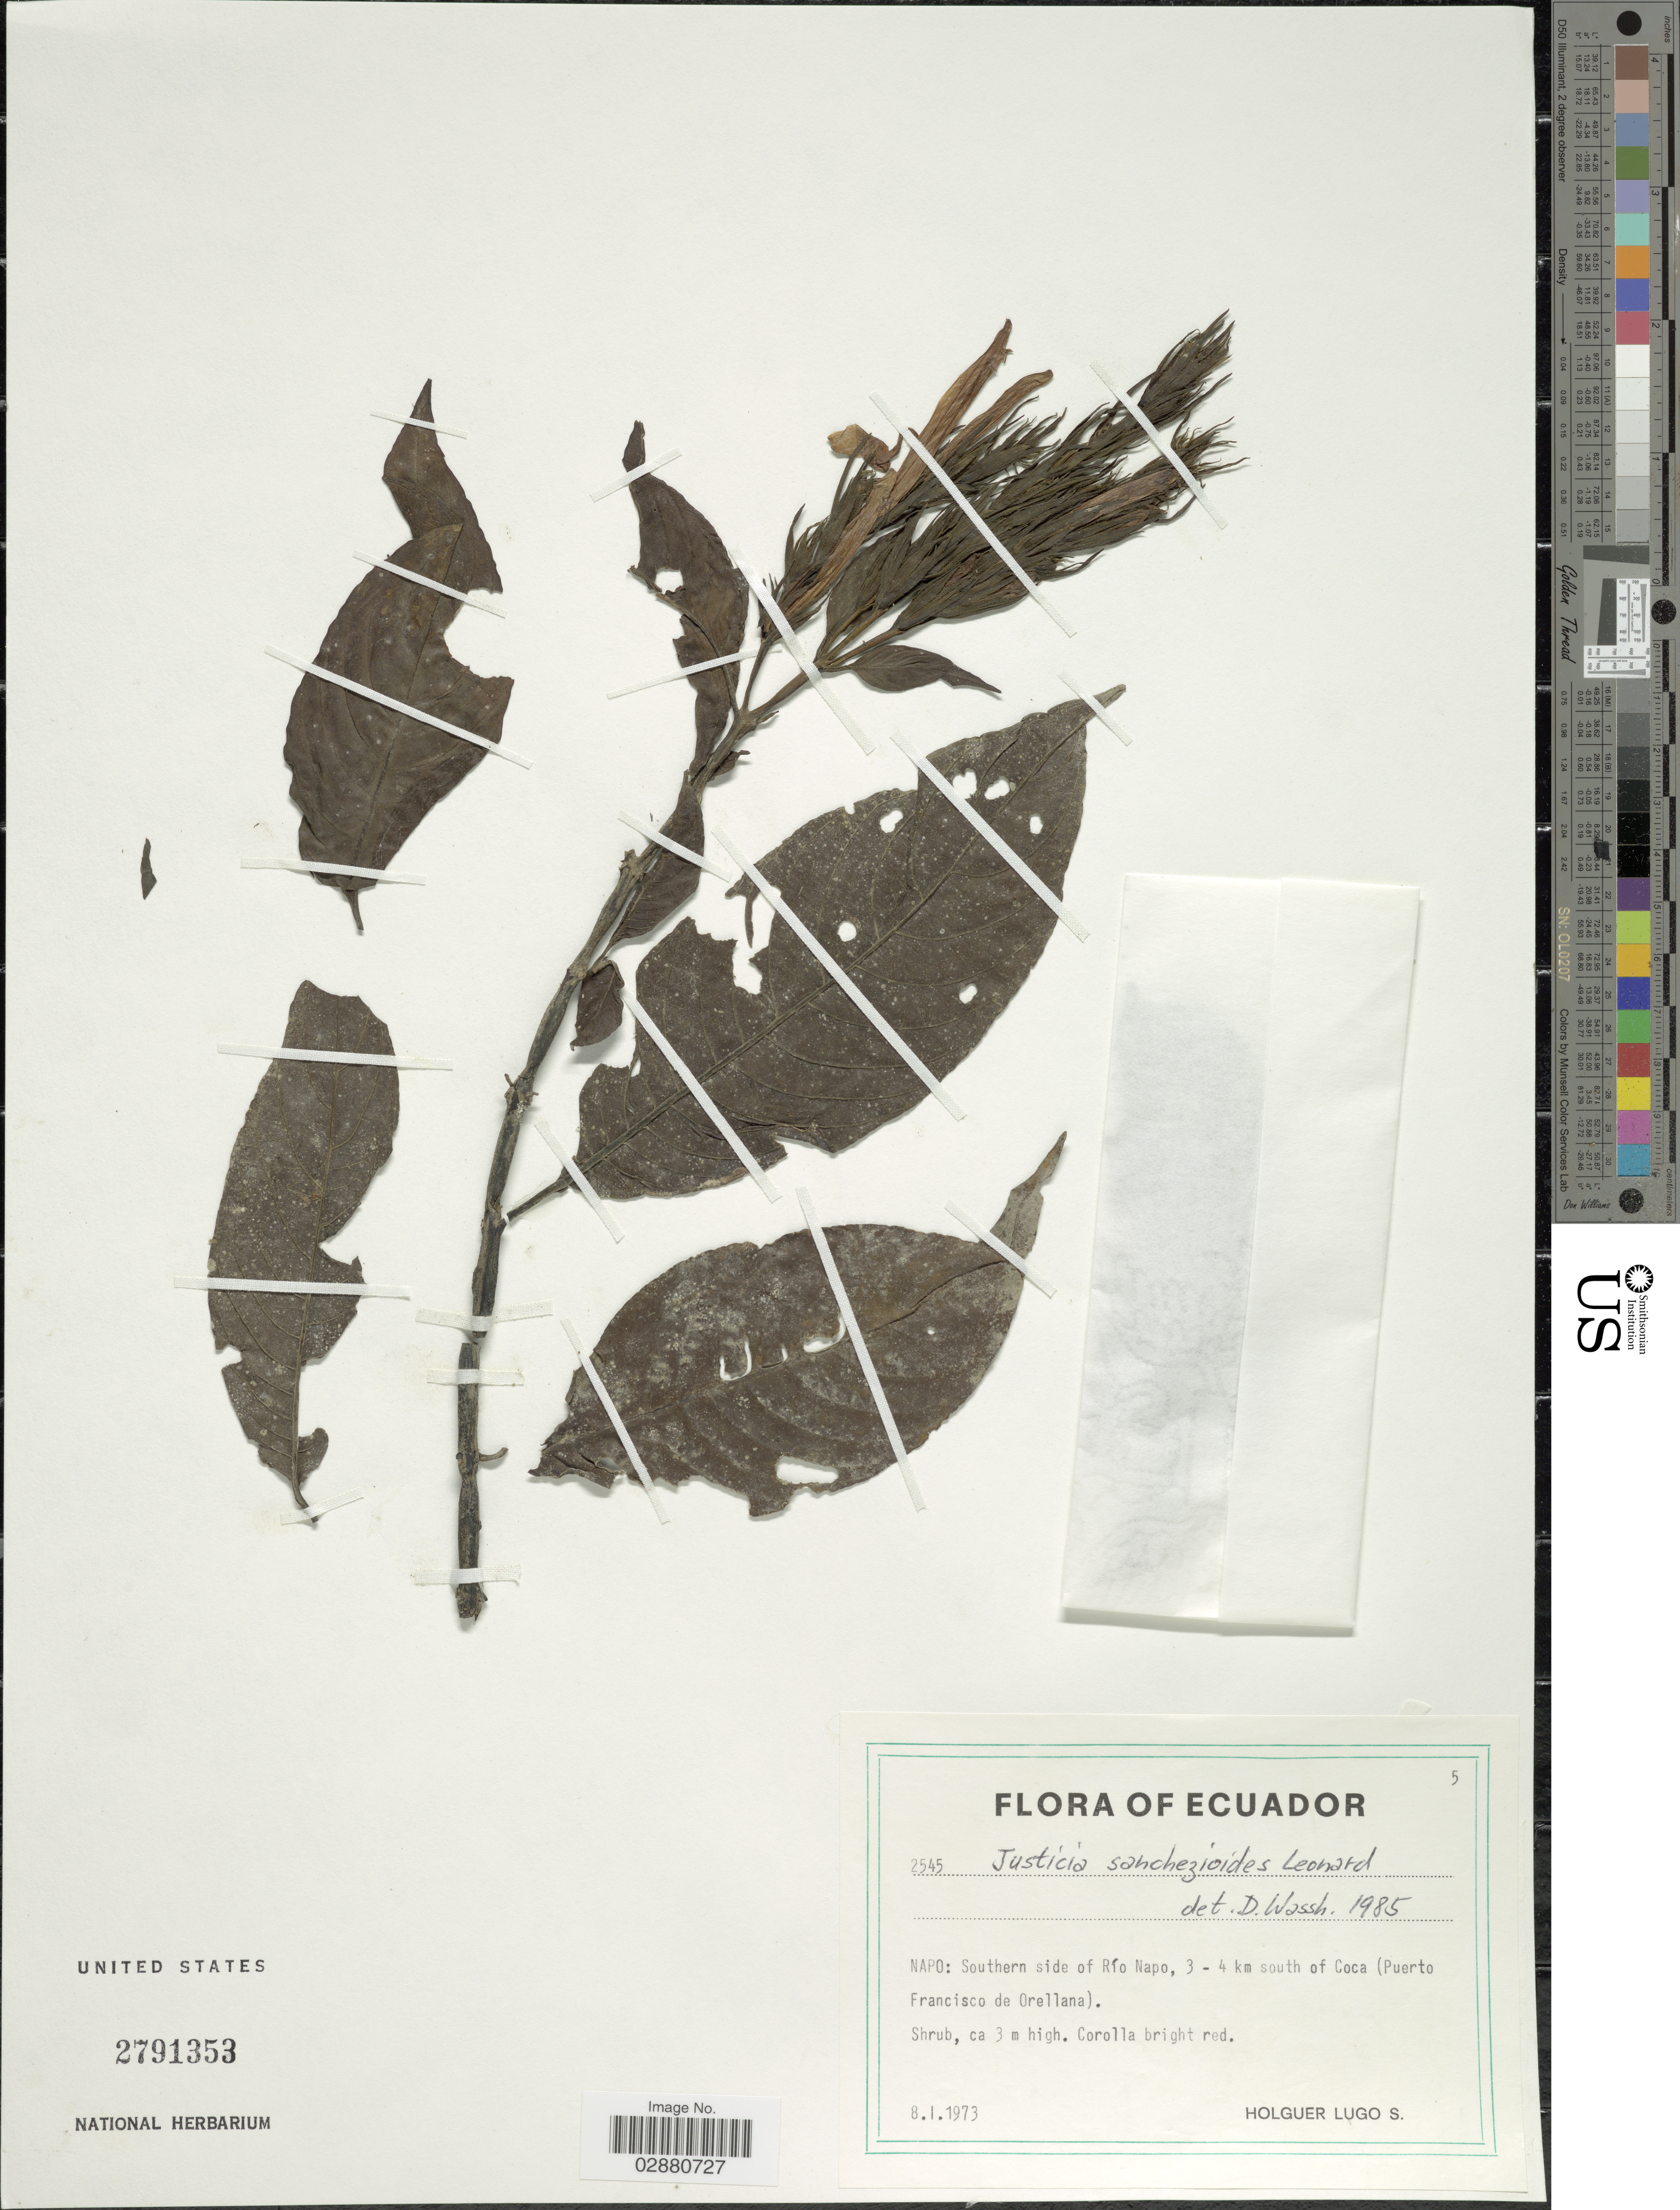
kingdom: Plantae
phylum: Tracheophyta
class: Magnoliopsida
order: Lamiales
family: Acanthaceae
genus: Justicia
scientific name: Justicia sanchezioides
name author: Leonard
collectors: H. Lugo S.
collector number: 2545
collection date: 1973-01-08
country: Ecuador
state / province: Napo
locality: Southern side of Río Napo, 3 - 4 km south of Coca (Puerto Francisco de Orellana).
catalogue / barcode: US 2791353